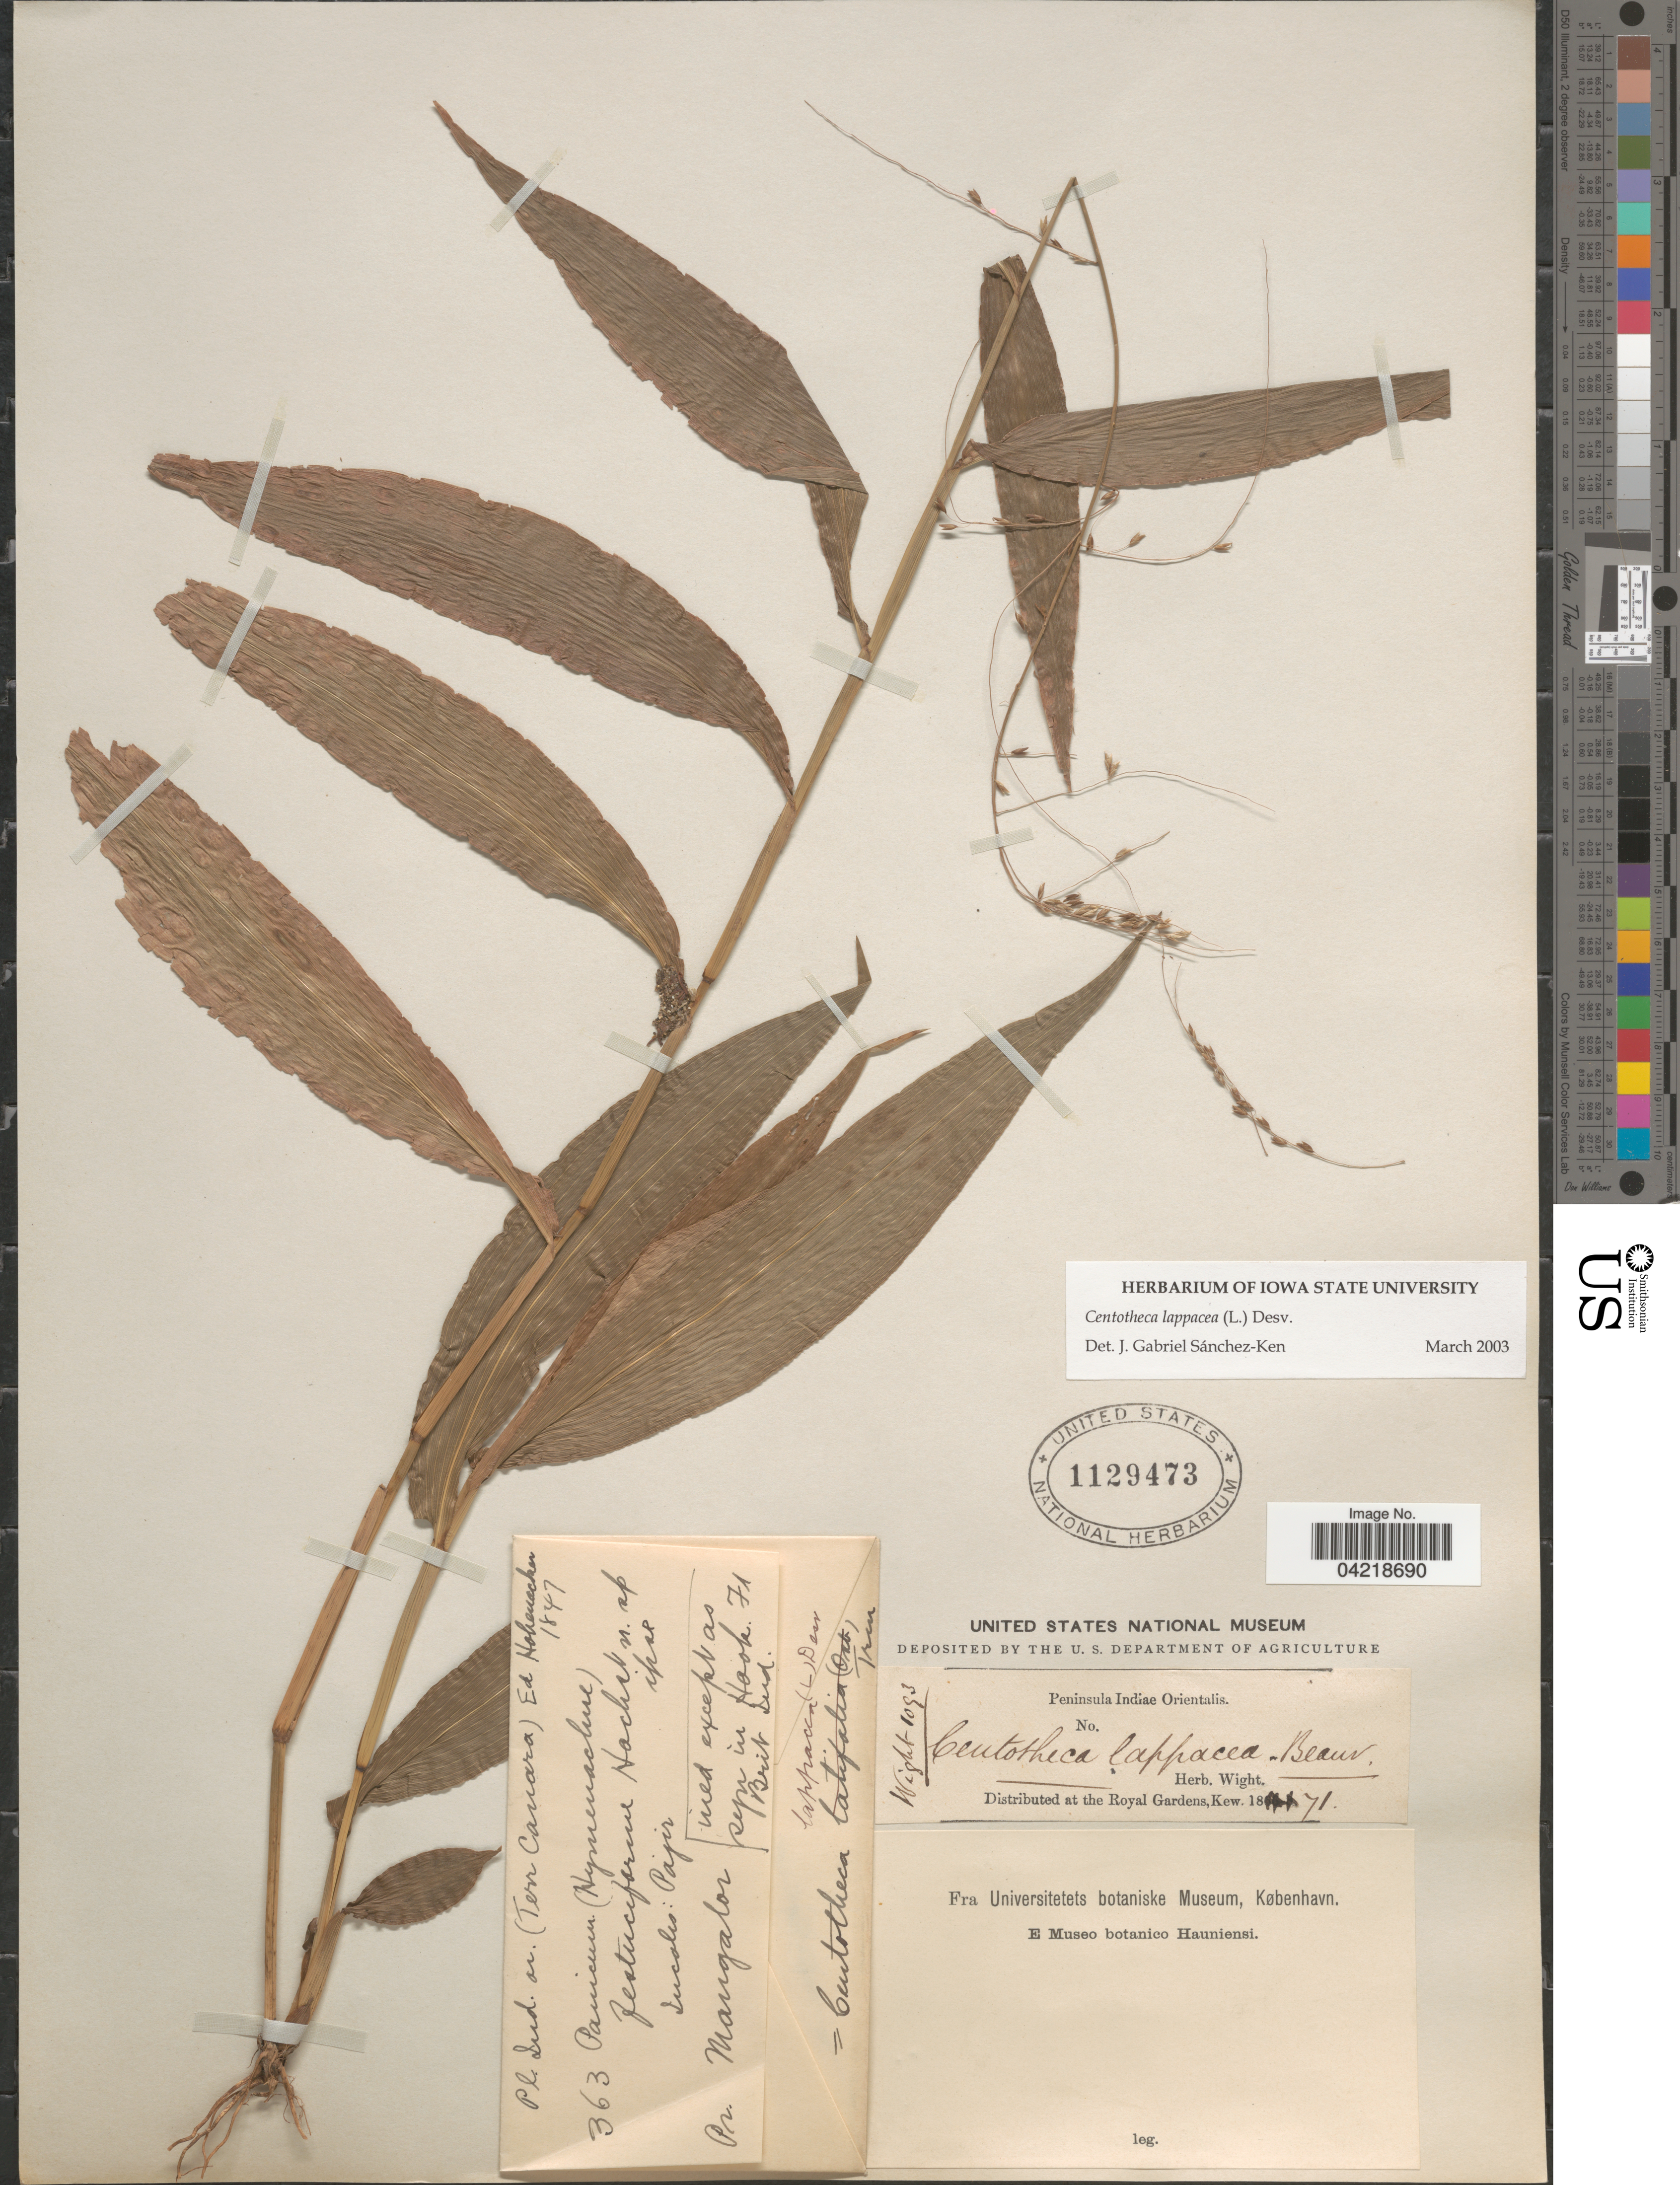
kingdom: Plantae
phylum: Tracheophyta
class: Liliopsida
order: Poales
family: Poaceae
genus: Centotheca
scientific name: Centotheca lappacea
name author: (L.) Desv.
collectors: E. Hohenacker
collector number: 363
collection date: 1847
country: India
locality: Tucoles: Pajir. Pr. Mangalor.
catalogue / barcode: US 1129473